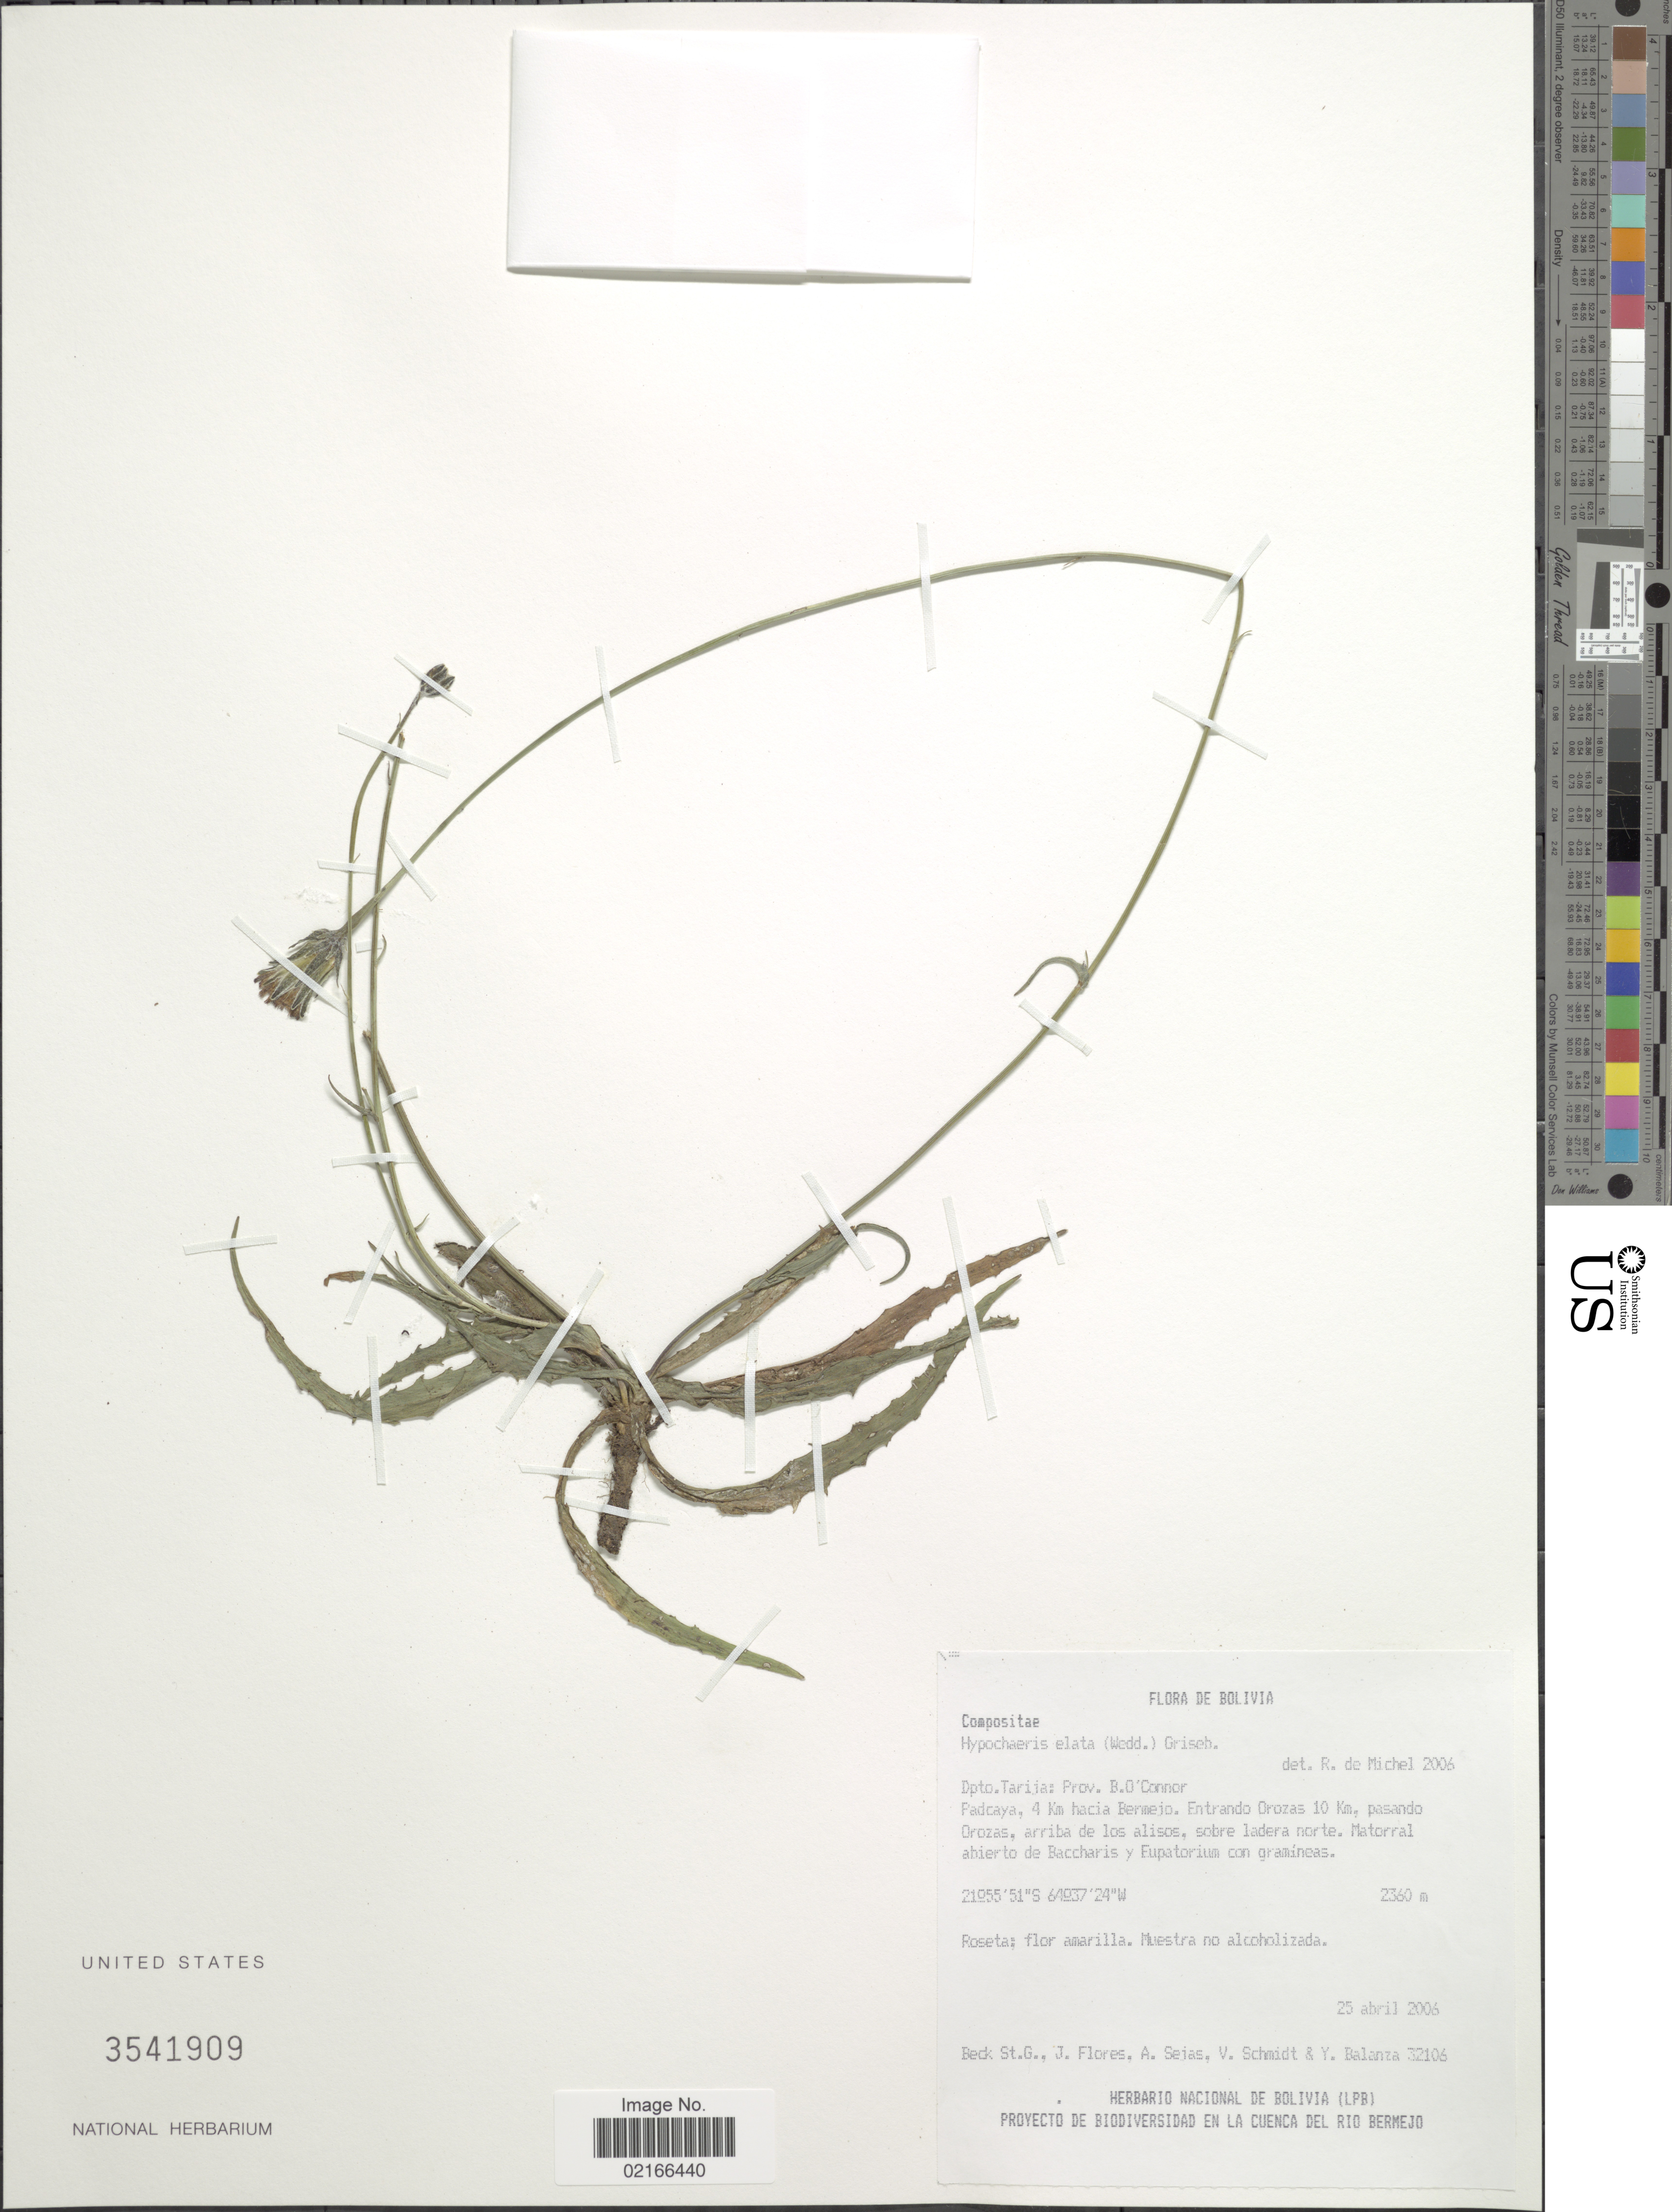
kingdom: Plantae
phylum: Tracheophyta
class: Magnoliopsida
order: Asterales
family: Asteraceae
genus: Hypochaeris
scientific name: Hypochaeris elata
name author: (Wedd.) Griseb.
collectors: S. G. Beck, J. Flores, A. Seias, V. Schmidt & Y. Balanza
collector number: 32106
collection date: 2006-04-25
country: Bolivia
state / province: Tarija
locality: Prov. B.O'Connor. Padcaya, 4 Km hacia Bermejo. Entrando Orozas 10 Km, pasando Orozas, arrita de los alisos, sobre ladera norte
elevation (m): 2360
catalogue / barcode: US 3541909